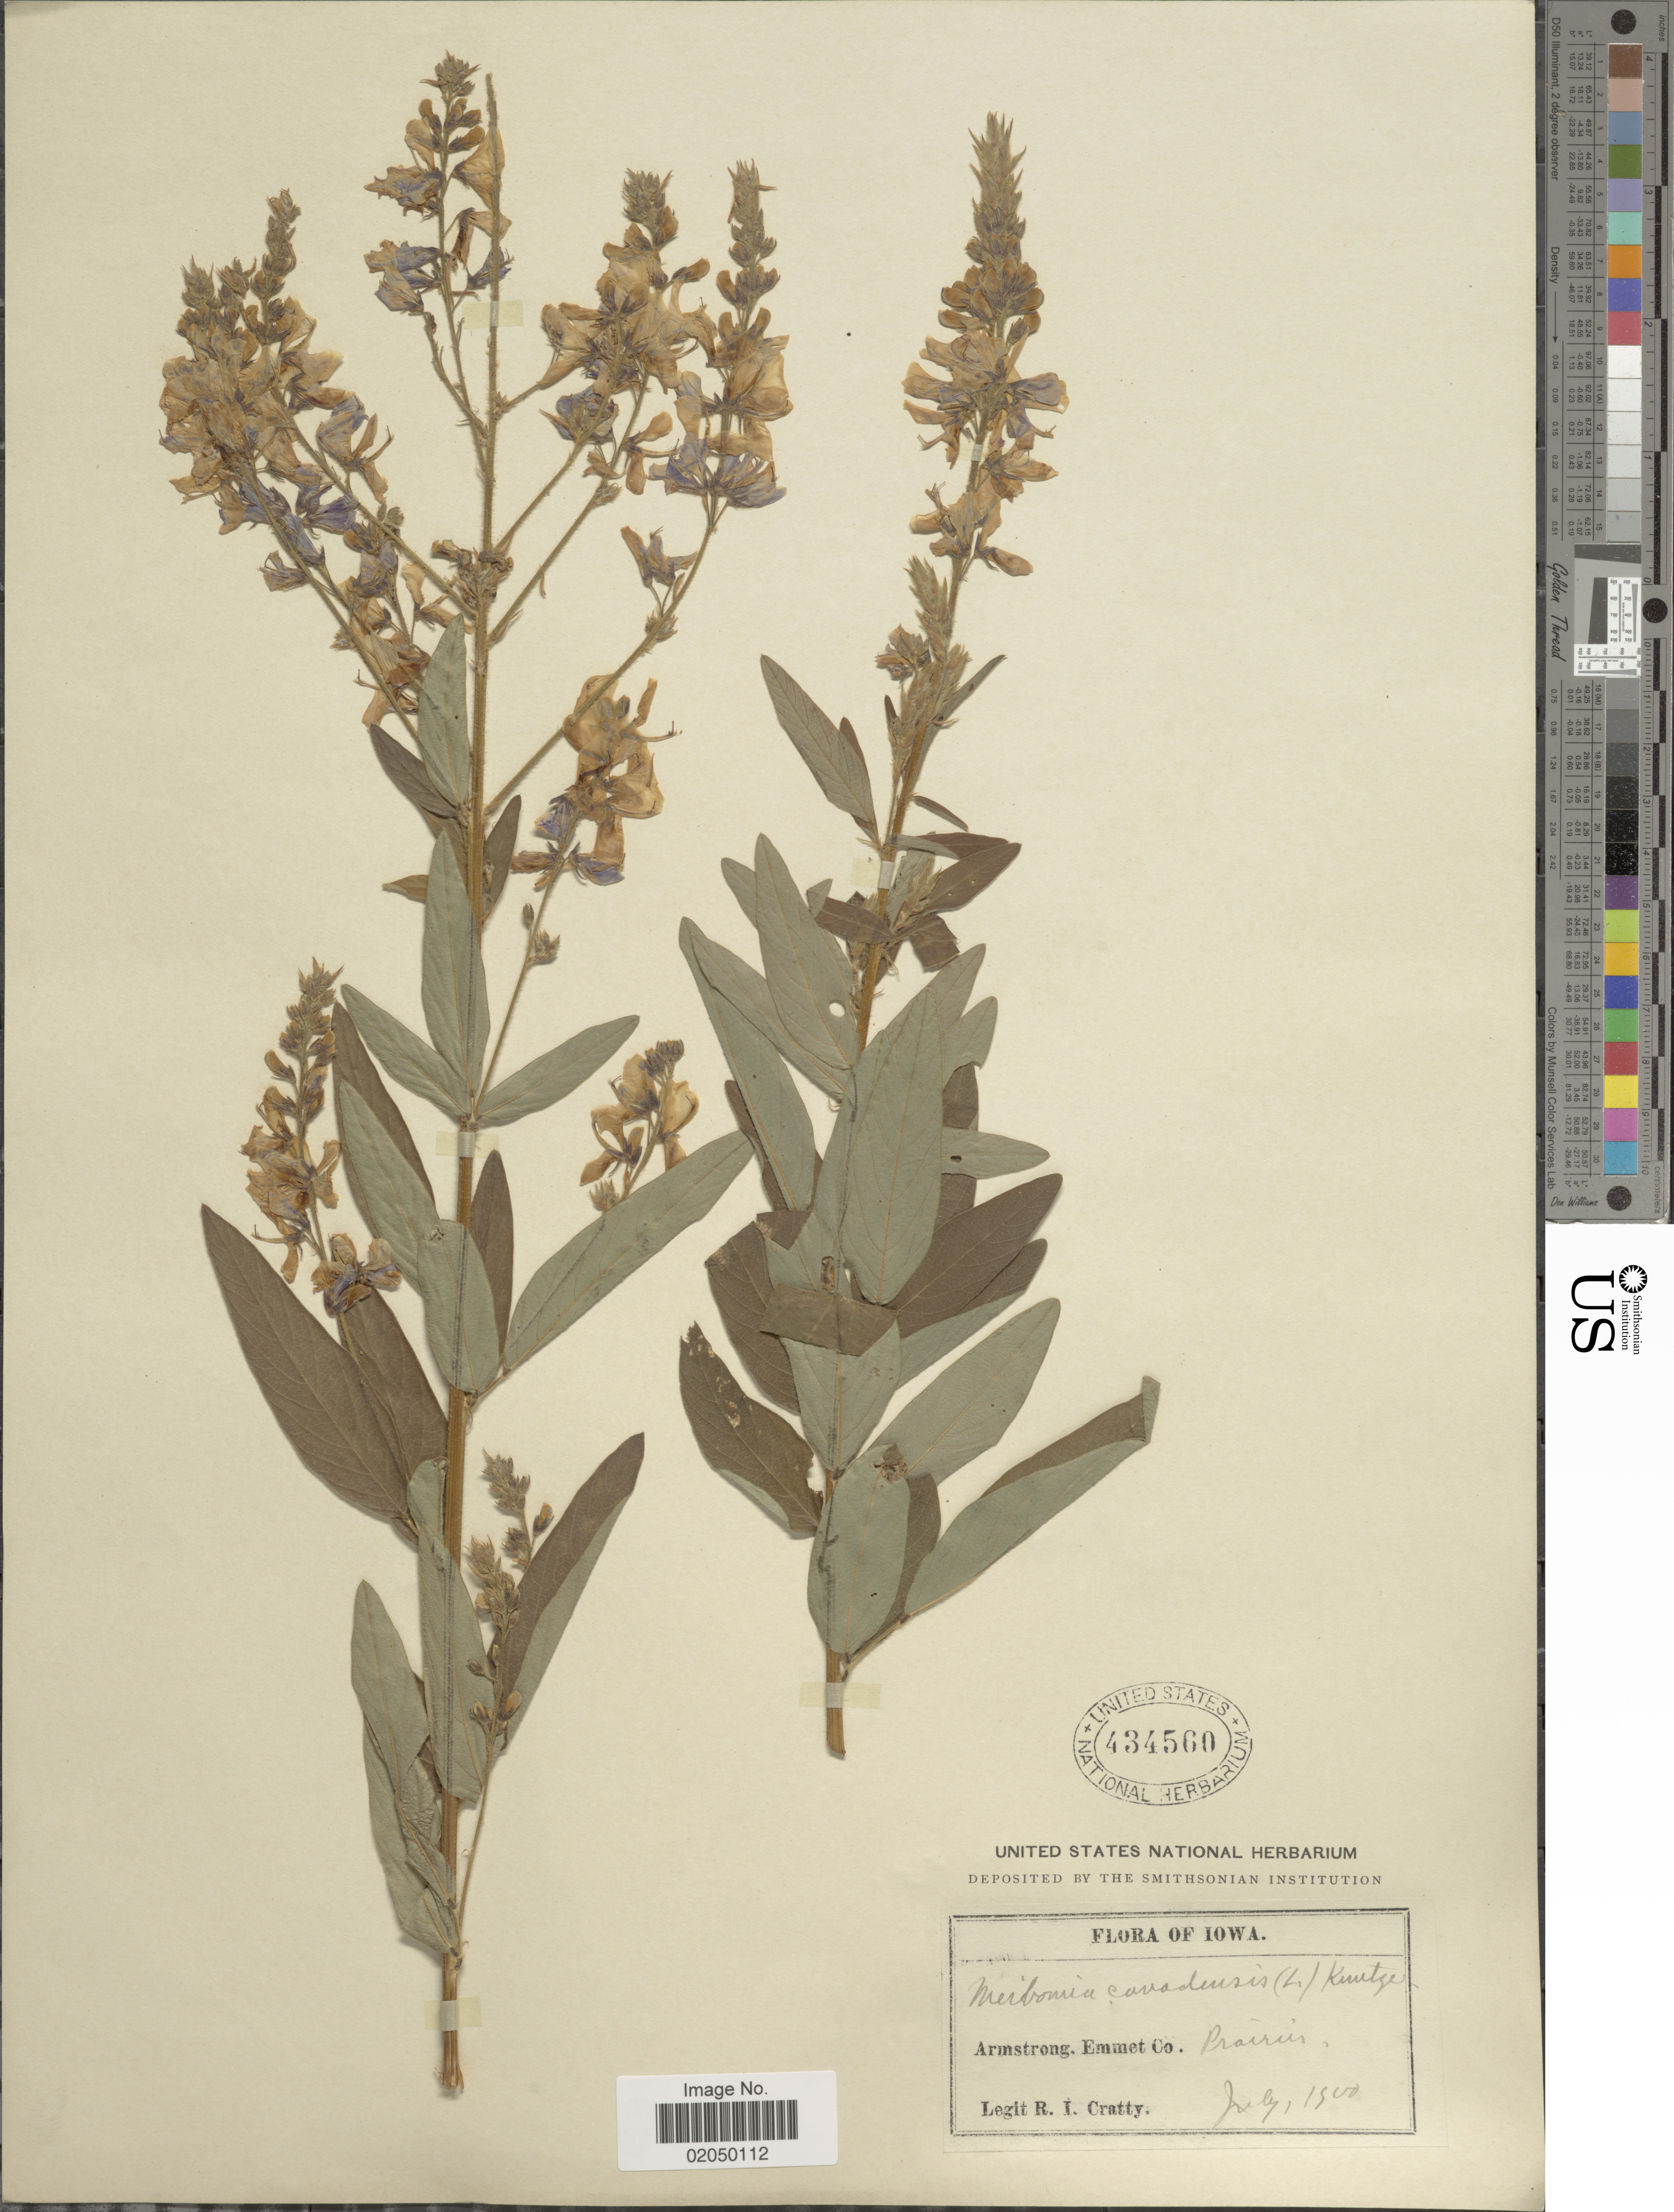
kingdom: Plantae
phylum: Tracheophyta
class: Magnoliopsida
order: Fabales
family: Fabaceae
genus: Desmodium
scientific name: Desmodium canadense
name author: (L.) DC.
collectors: R. Cratty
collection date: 1900-07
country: United States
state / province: Iowa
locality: Armstrong. Emmet Co. Prairies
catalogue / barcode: US 434560